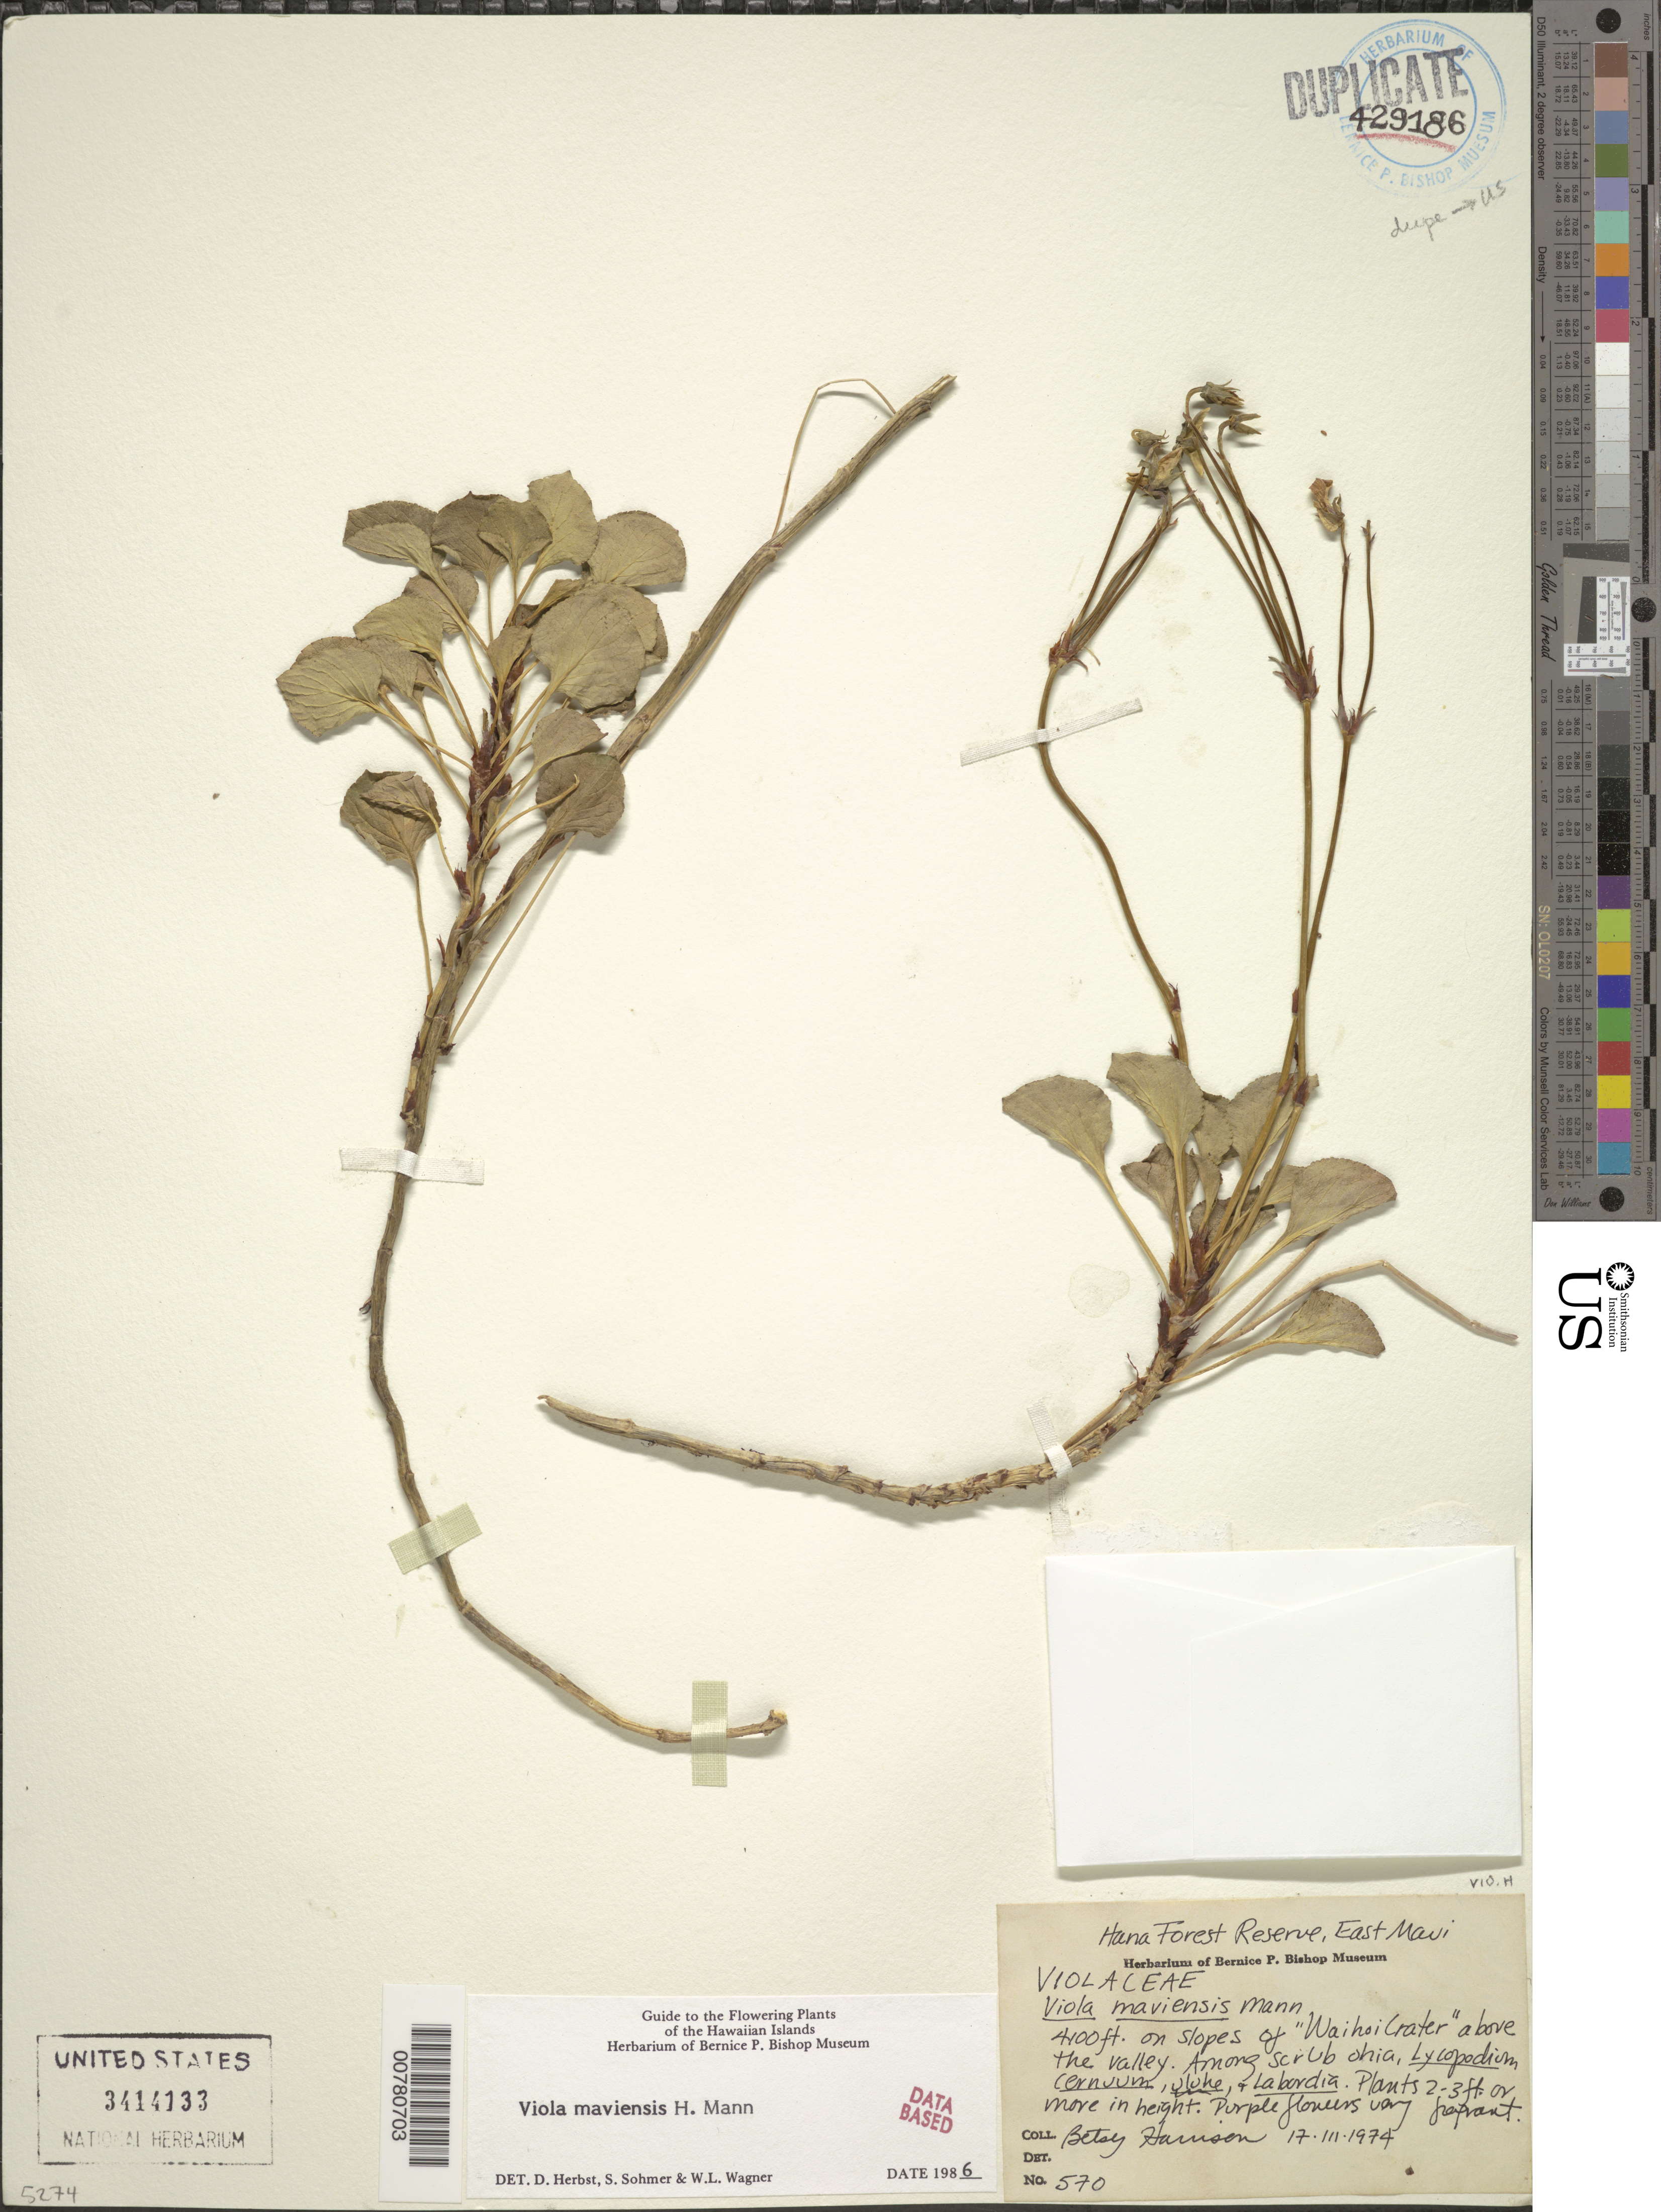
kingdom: Plantae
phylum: Tracheophyta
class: Magnoliopsida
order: Malpighiales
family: Violaceae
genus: Viola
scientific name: Viola maviensis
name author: H. Mann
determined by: Wagner, W. L.; Herbst, D. R.; Sohmer, S. H.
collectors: B. Harrison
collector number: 570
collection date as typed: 17 Mar 1974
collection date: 1974-03-17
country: United States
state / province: Hawaii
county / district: Maui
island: Maui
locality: On slopes of Waihoi Crater Above the valley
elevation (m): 1249.68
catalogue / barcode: US 3414133